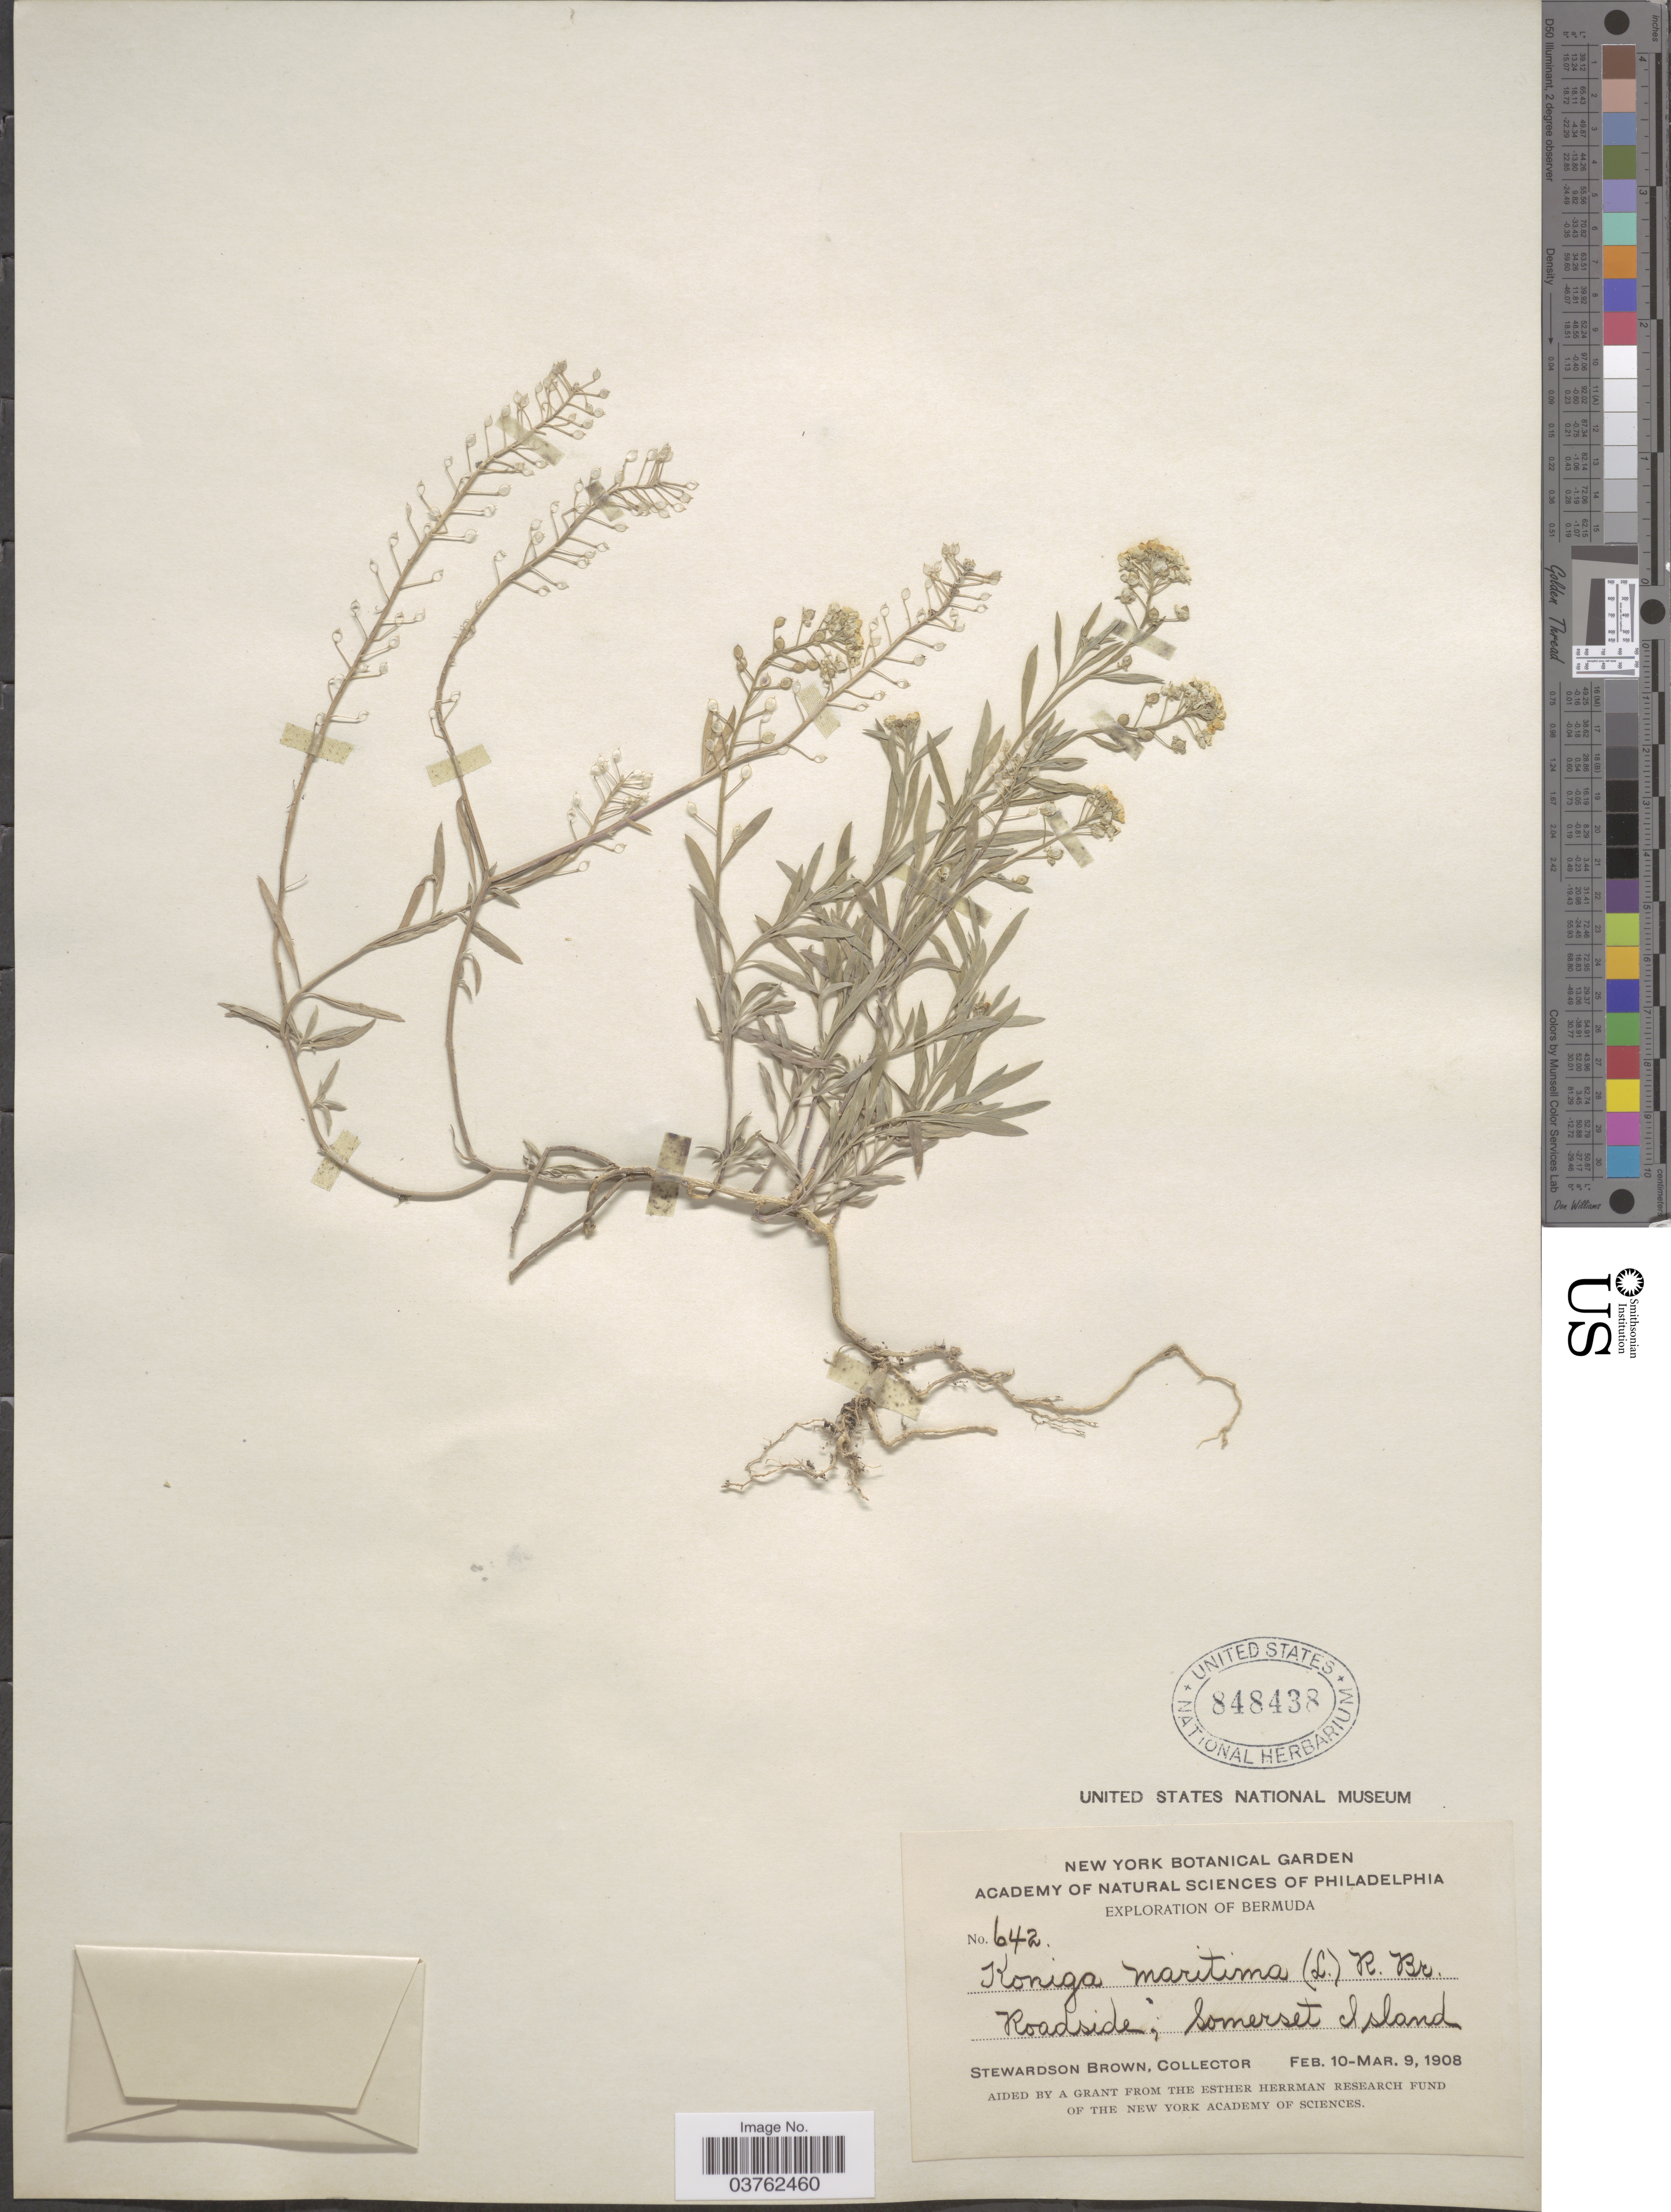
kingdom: Plantae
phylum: Tracheophyta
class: Magnoliopsida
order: Brassicales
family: Brassicaceae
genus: Lobularia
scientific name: Lobularia maritima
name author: (L.) Desv.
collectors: S. Brown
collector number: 642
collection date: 1908-02-10/1908-03-10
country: Bermuda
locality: Exploration of Bermuda. Roadside; Somerset Island.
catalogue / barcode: US 848438